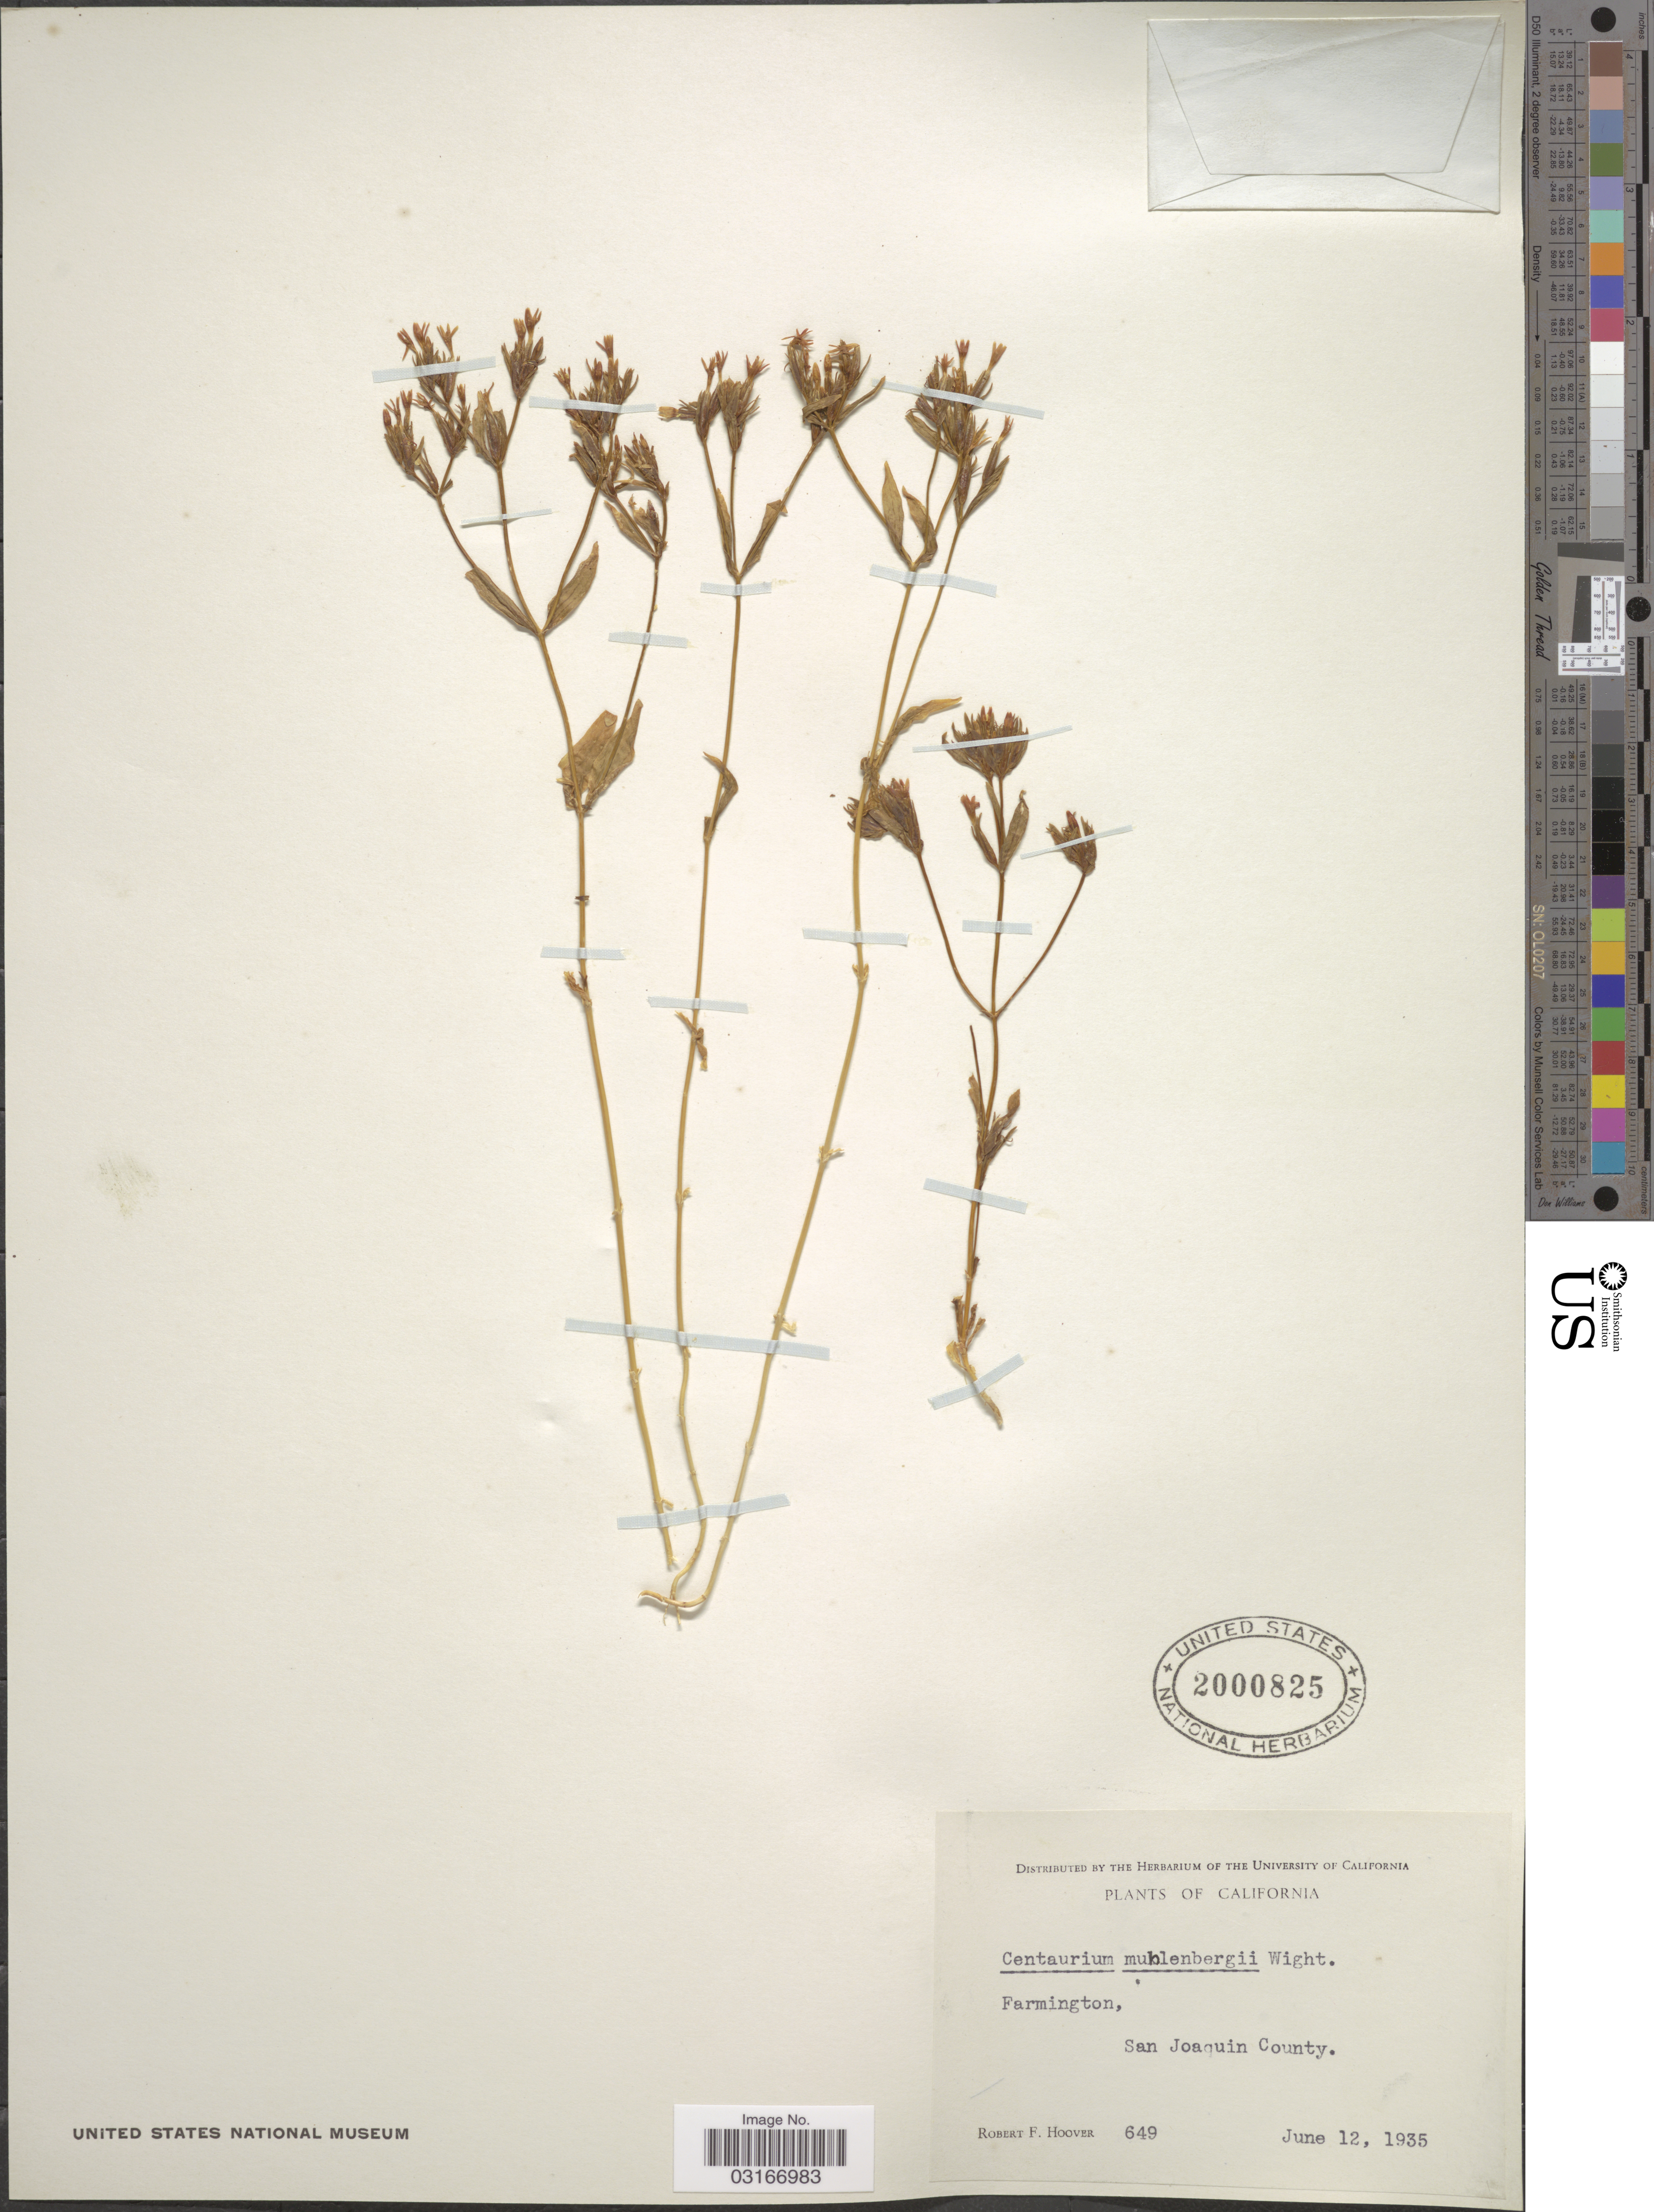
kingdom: Plantae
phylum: Tracheophyta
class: Magnoliopsida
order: Gentianales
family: Gentianaceae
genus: Centaurium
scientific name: Centaurium muehlenbergii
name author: (Griseb.) W. Wight ex Piper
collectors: R. F. Hoover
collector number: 649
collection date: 1935-06-12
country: United States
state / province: California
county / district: San Joaquin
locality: Farmington, San Joaquin County.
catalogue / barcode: US 2000825